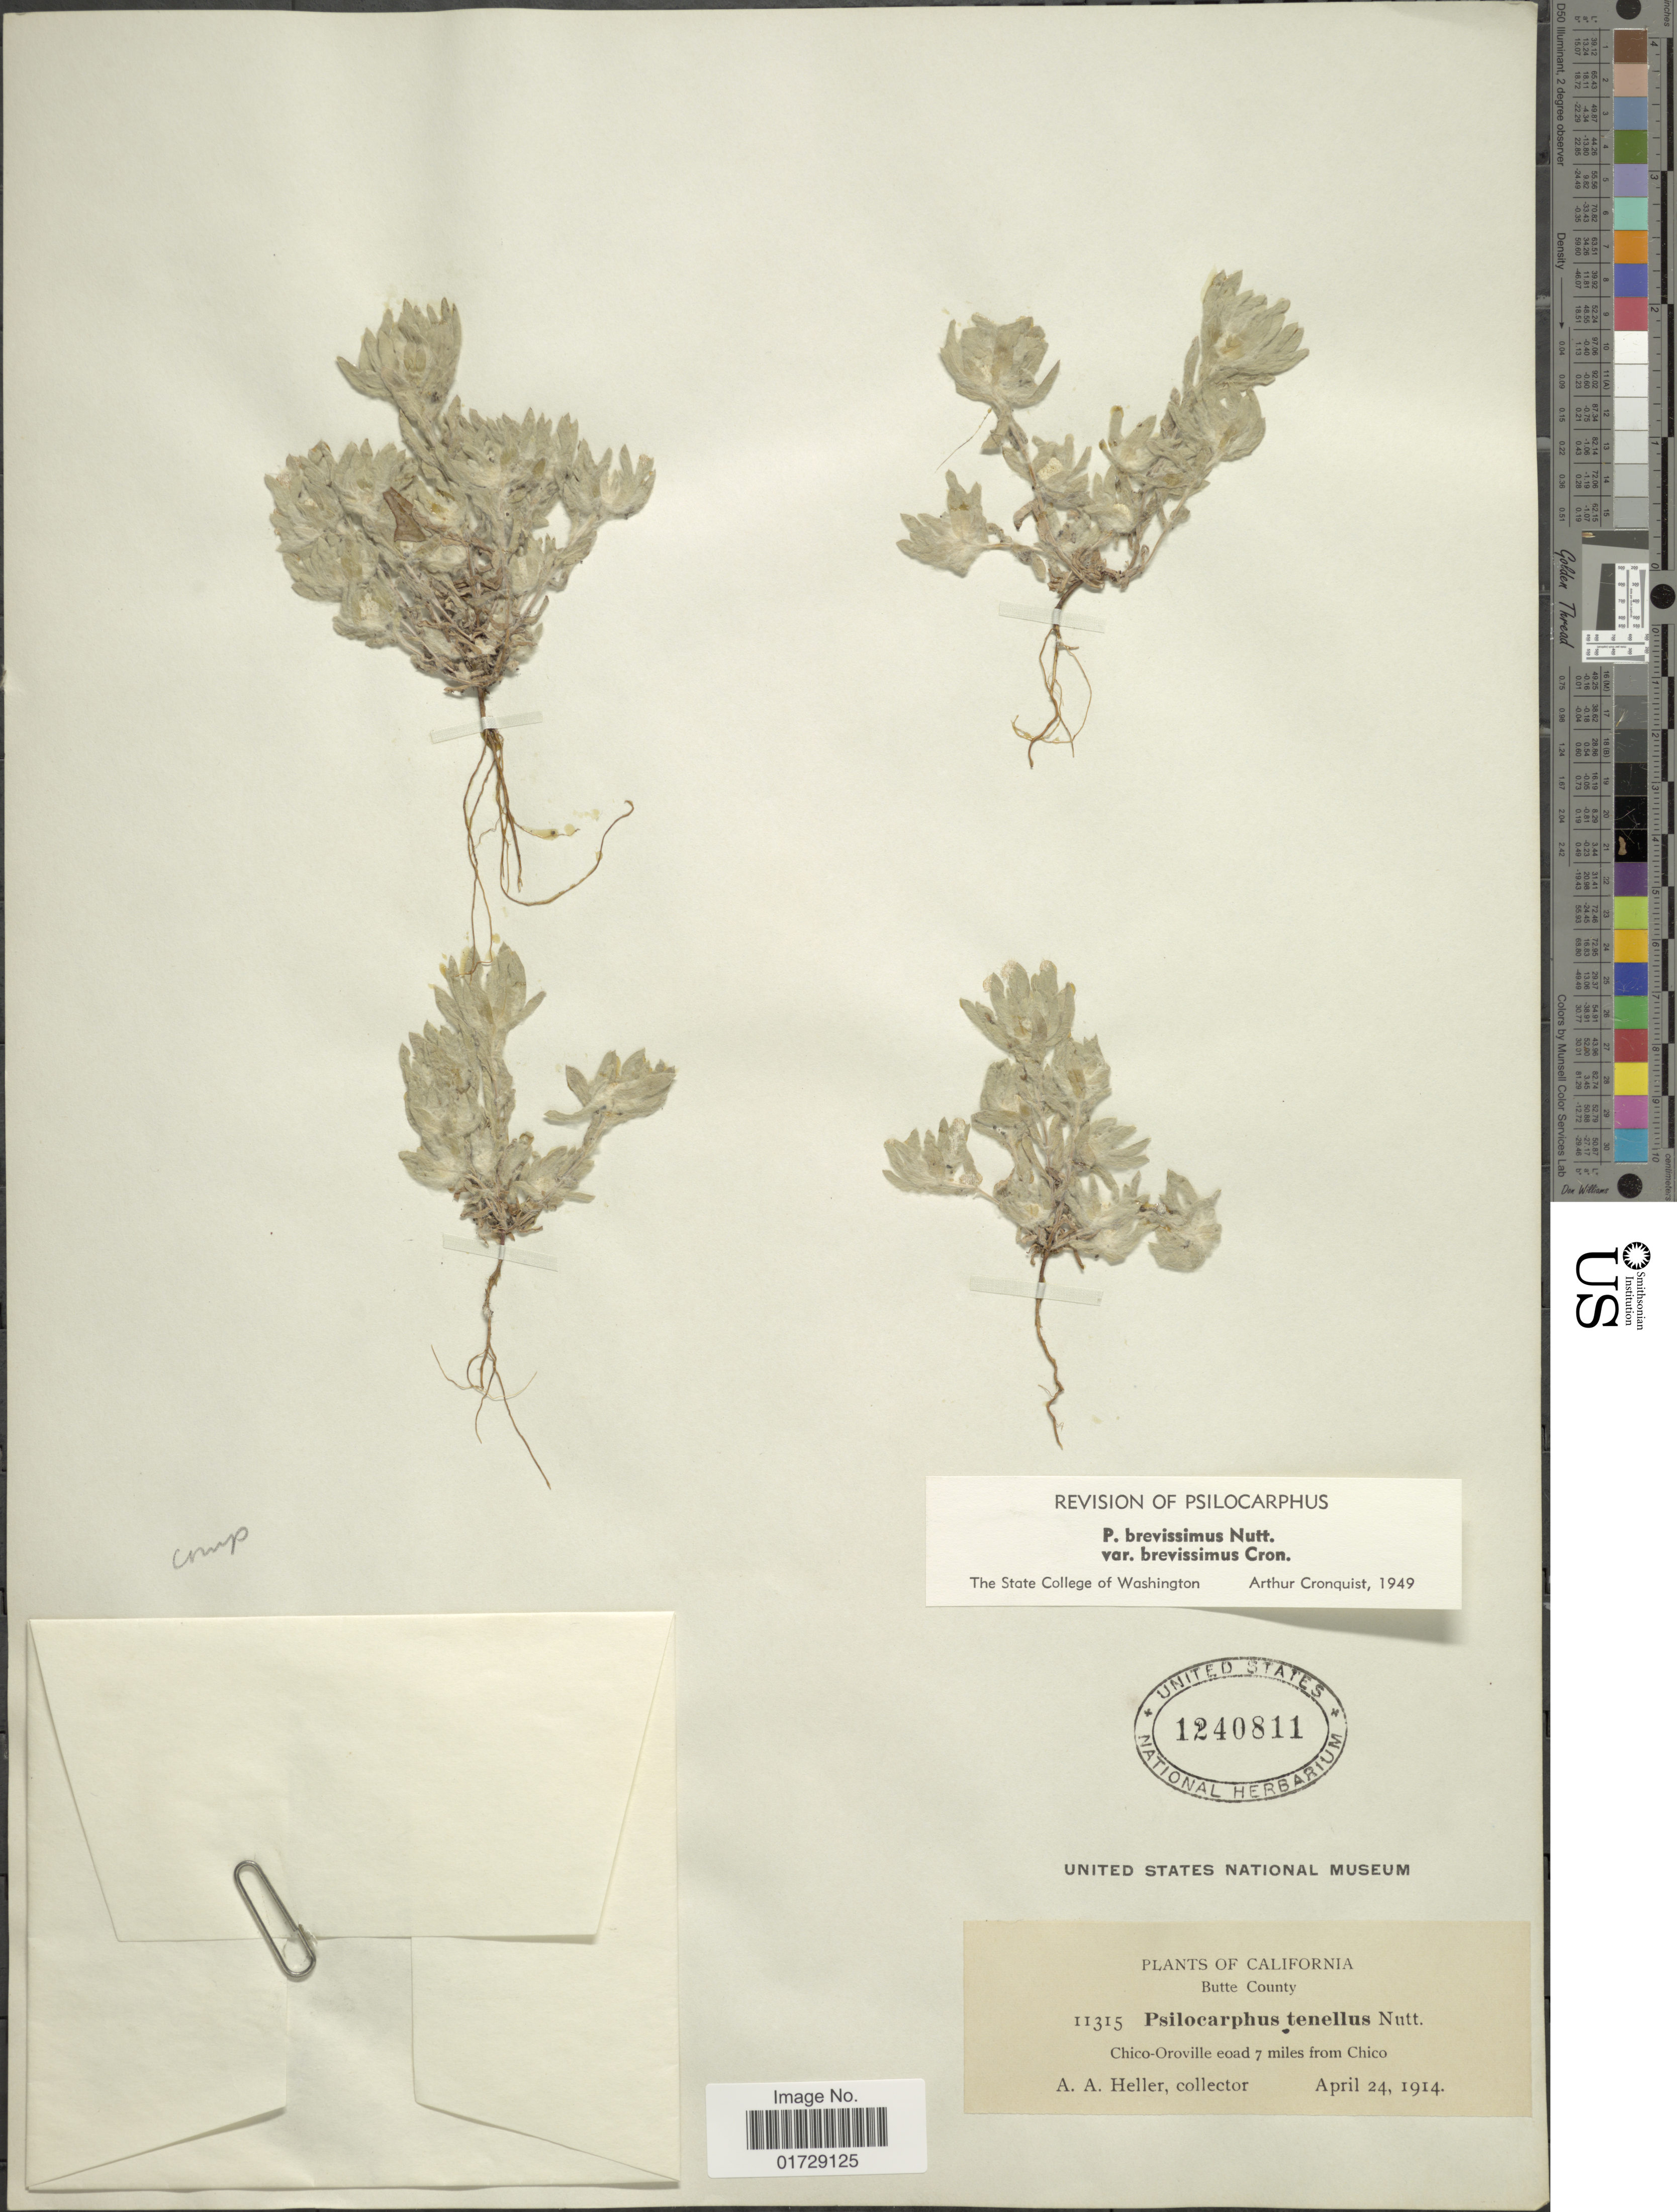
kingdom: Plantae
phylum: Tracheophyta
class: Magnoliopsida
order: Asterales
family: Asteraceae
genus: Psilocarphus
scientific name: Psilocarphus brevissimus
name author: Nutt.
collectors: A. A. Heller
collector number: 11315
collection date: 1914-04-24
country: United States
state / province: California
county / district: Butte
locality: Butte County, Chico-Oroville eoad 7 miles from Chico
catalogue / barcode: US 1240811